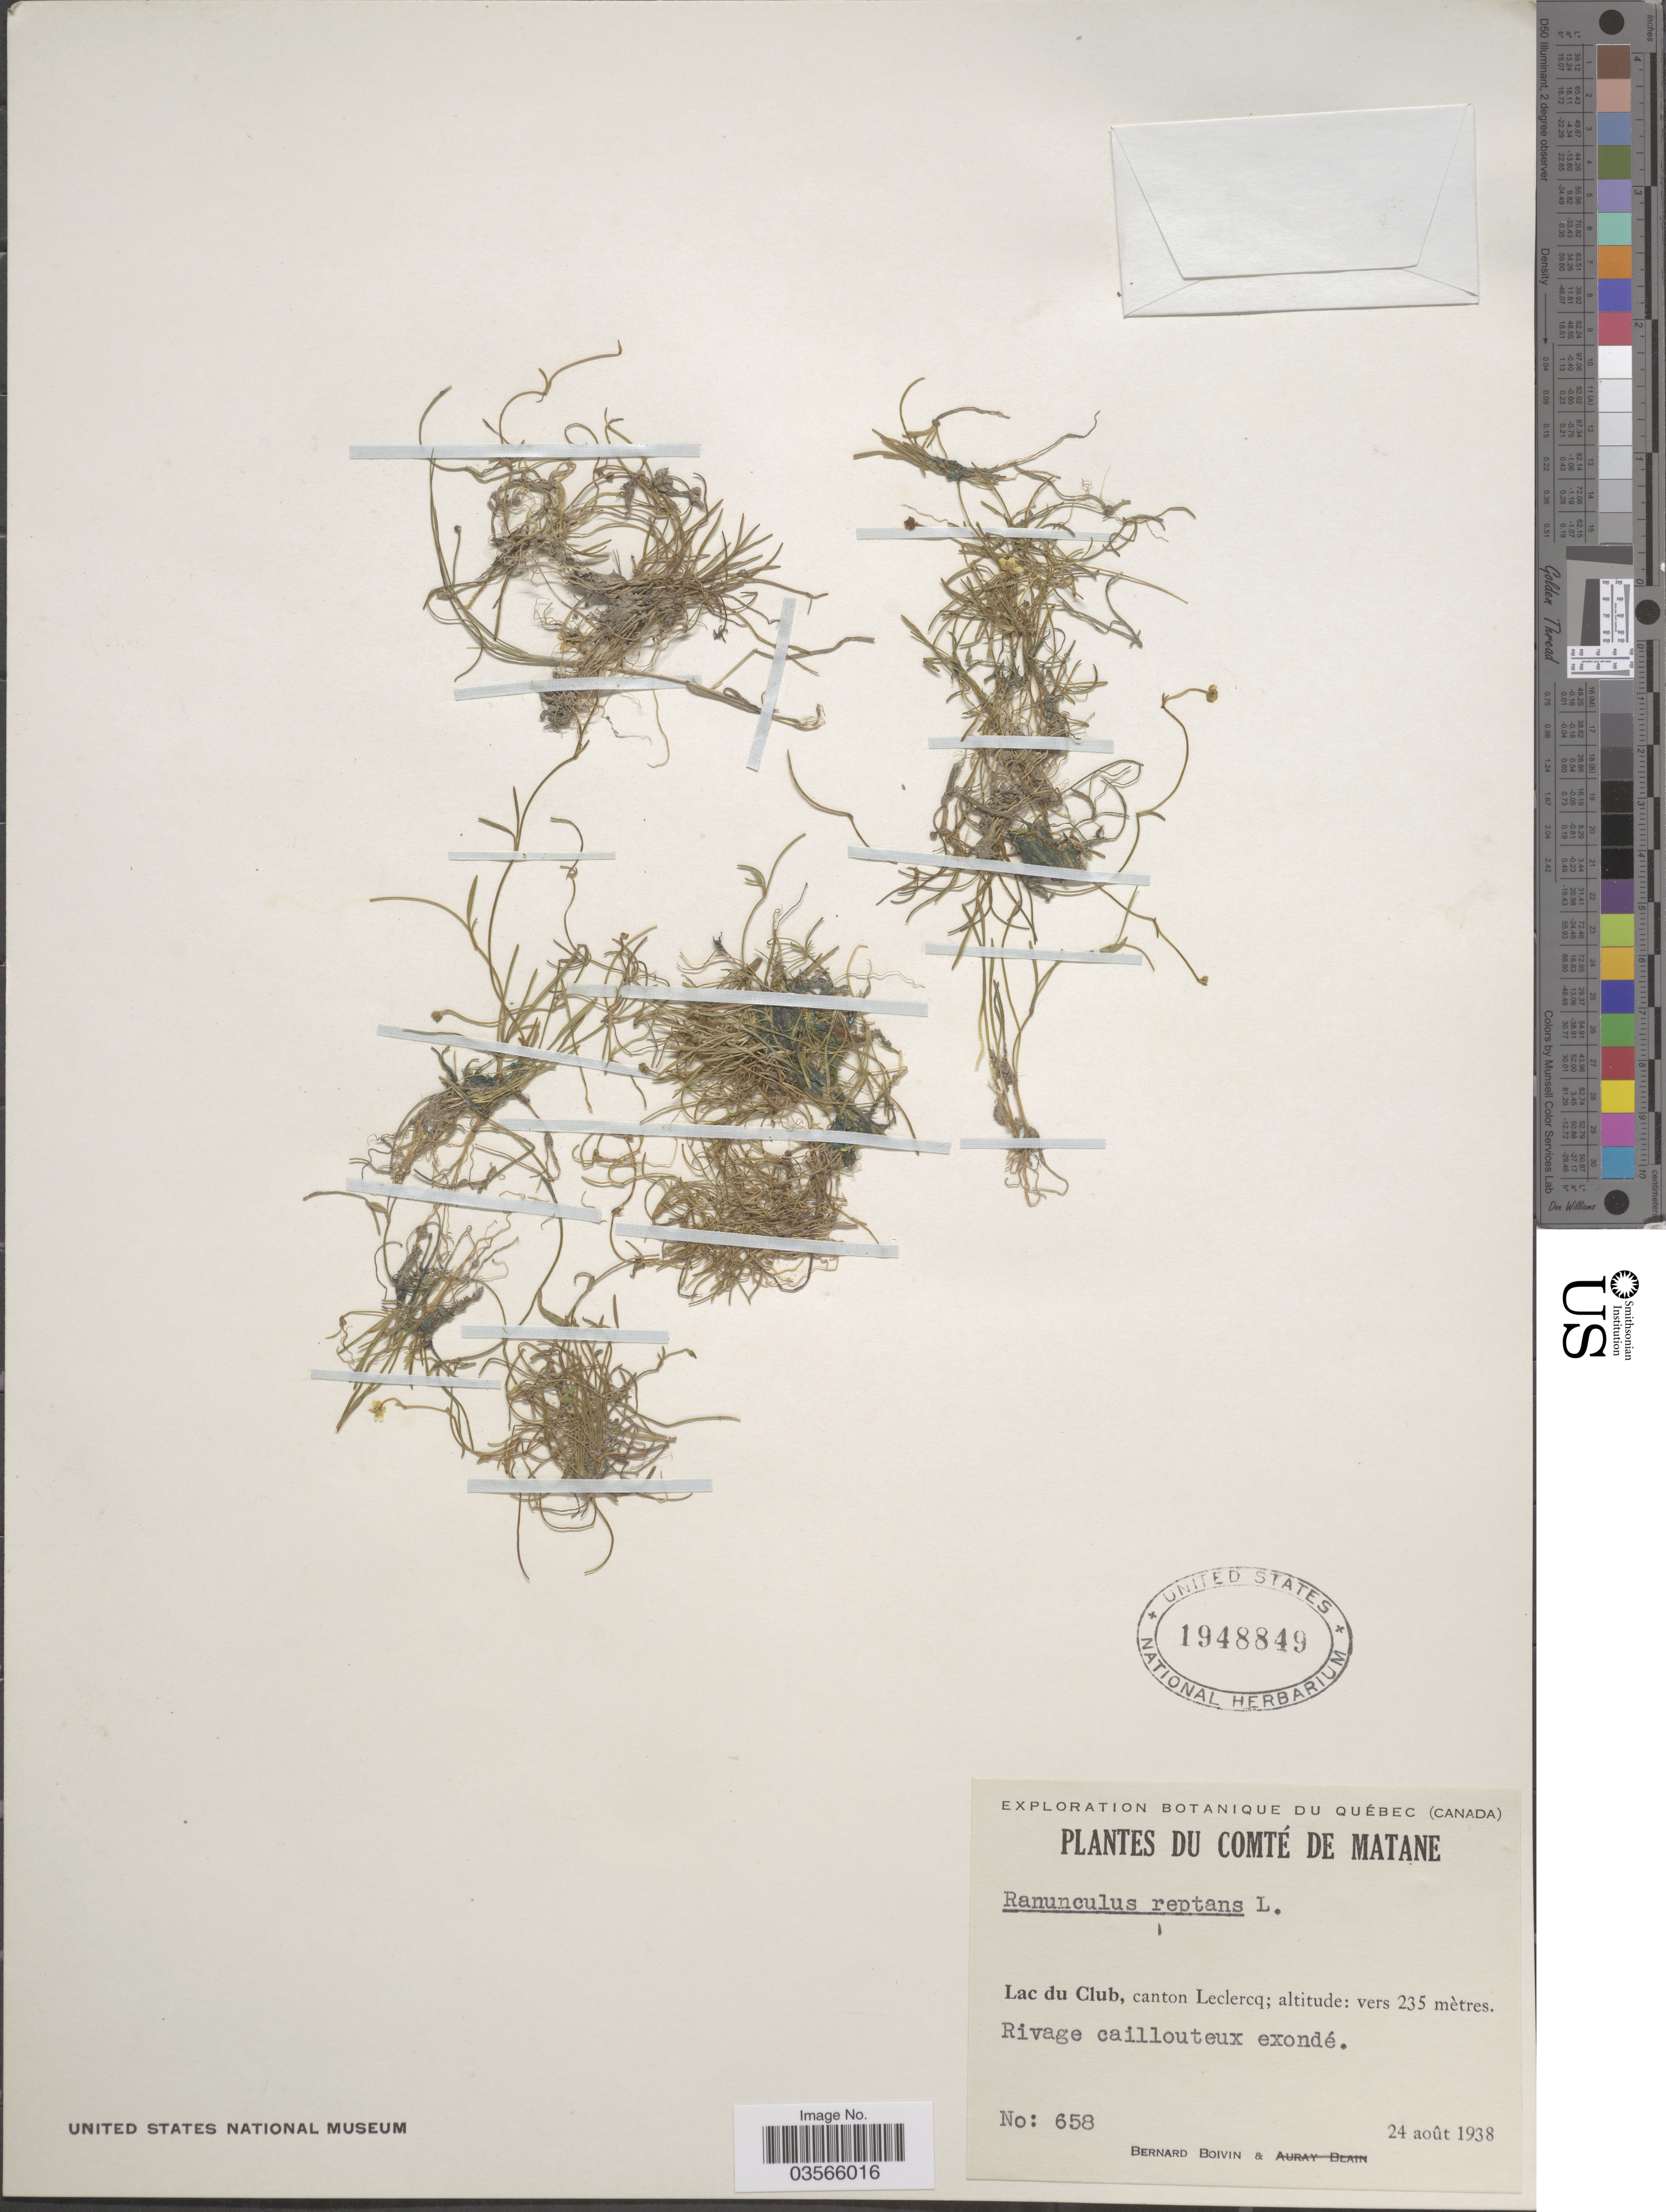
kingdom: Plantae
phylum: Tracheophyta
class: Magnoliopsida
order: Ranunculales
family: Ranunculaceae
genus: Ranunculus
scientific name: Ranunculus flammula var. filiformis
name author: (Michx.) Hook.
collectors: J. R. B. Boivin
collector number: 658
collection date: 1938-08-21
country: Canada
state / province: Quebec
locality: Comté du Matane. Lac du Club, canton Leclercq.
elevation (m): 235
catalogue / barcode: US 1948849